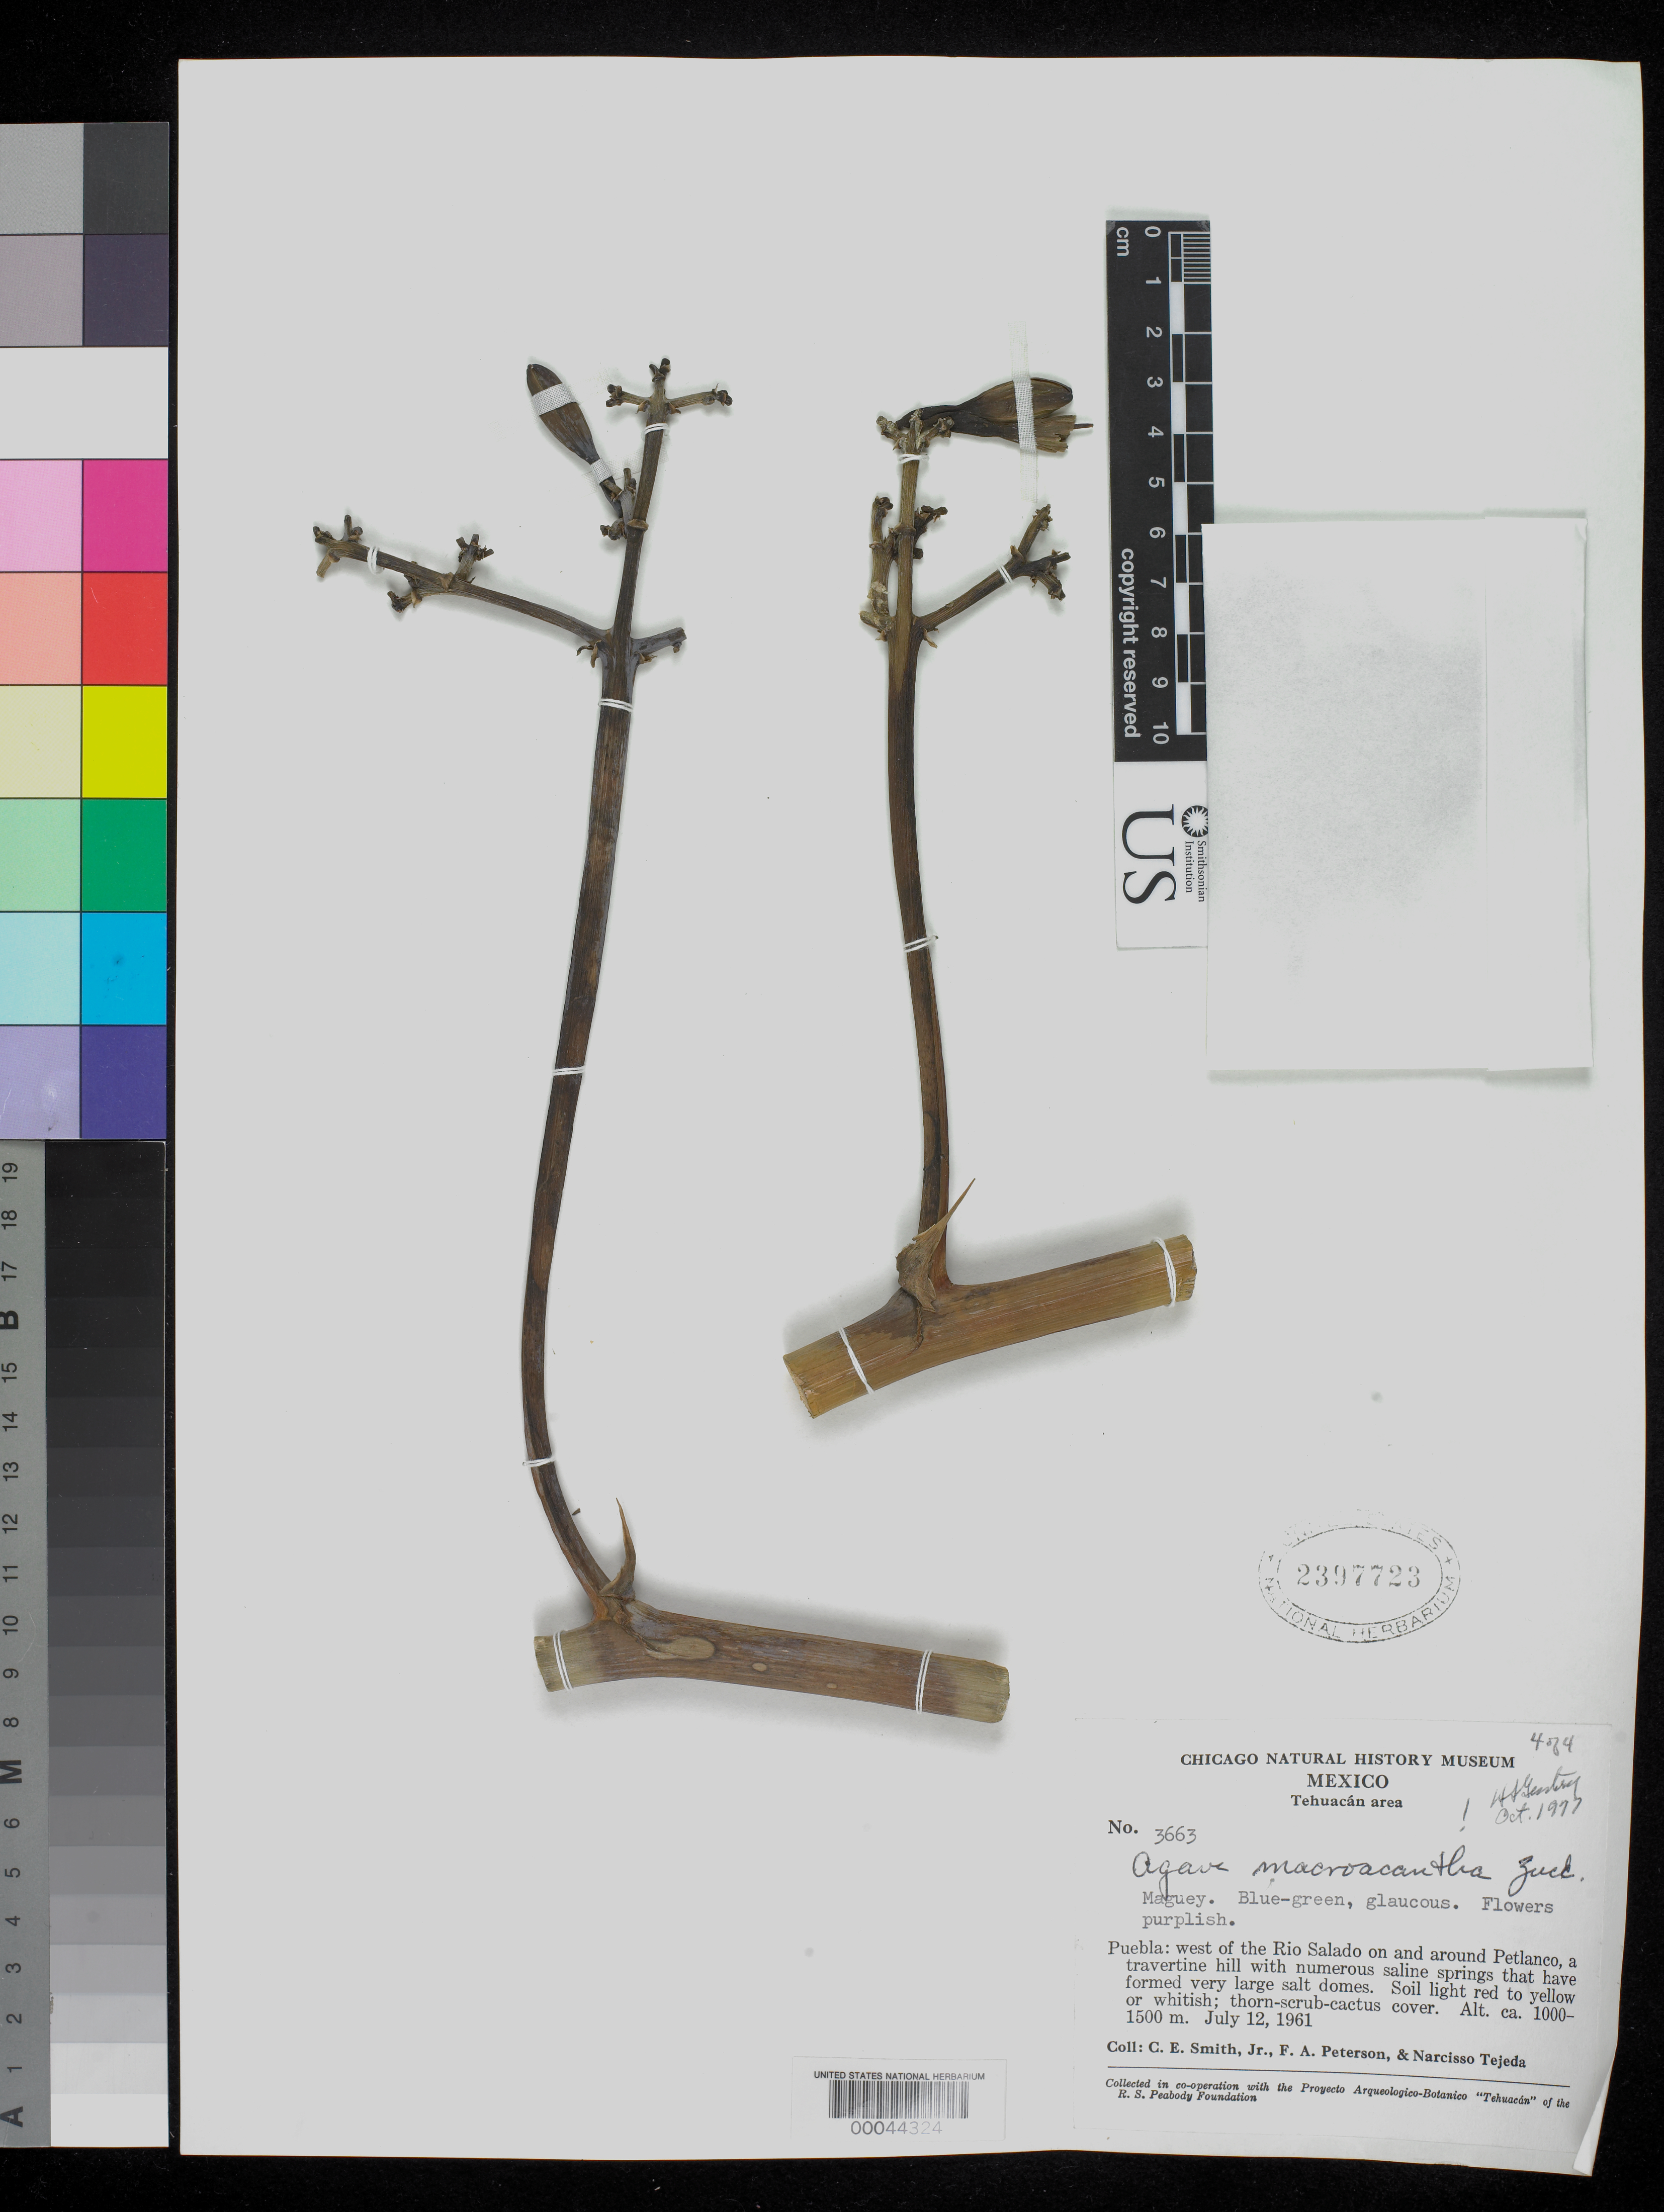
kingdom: Plantae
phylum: Tracheophyta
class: Liliopsida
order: Asparagales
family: Asparagaceae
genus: Agave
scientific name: Agave macroacantha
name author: Zucc.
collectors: C. E. Smith Jr.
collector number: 3553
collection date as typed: Jul 1961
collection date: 1961-07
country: Mexico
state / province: Puebla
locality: Tehuacan area: near Coxcatlan on cerro ajuereado & in the adja- cent valley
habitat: Igneous & sedimentary rocks w/friable lt red soil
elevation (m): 1000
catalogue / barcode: US 2397723